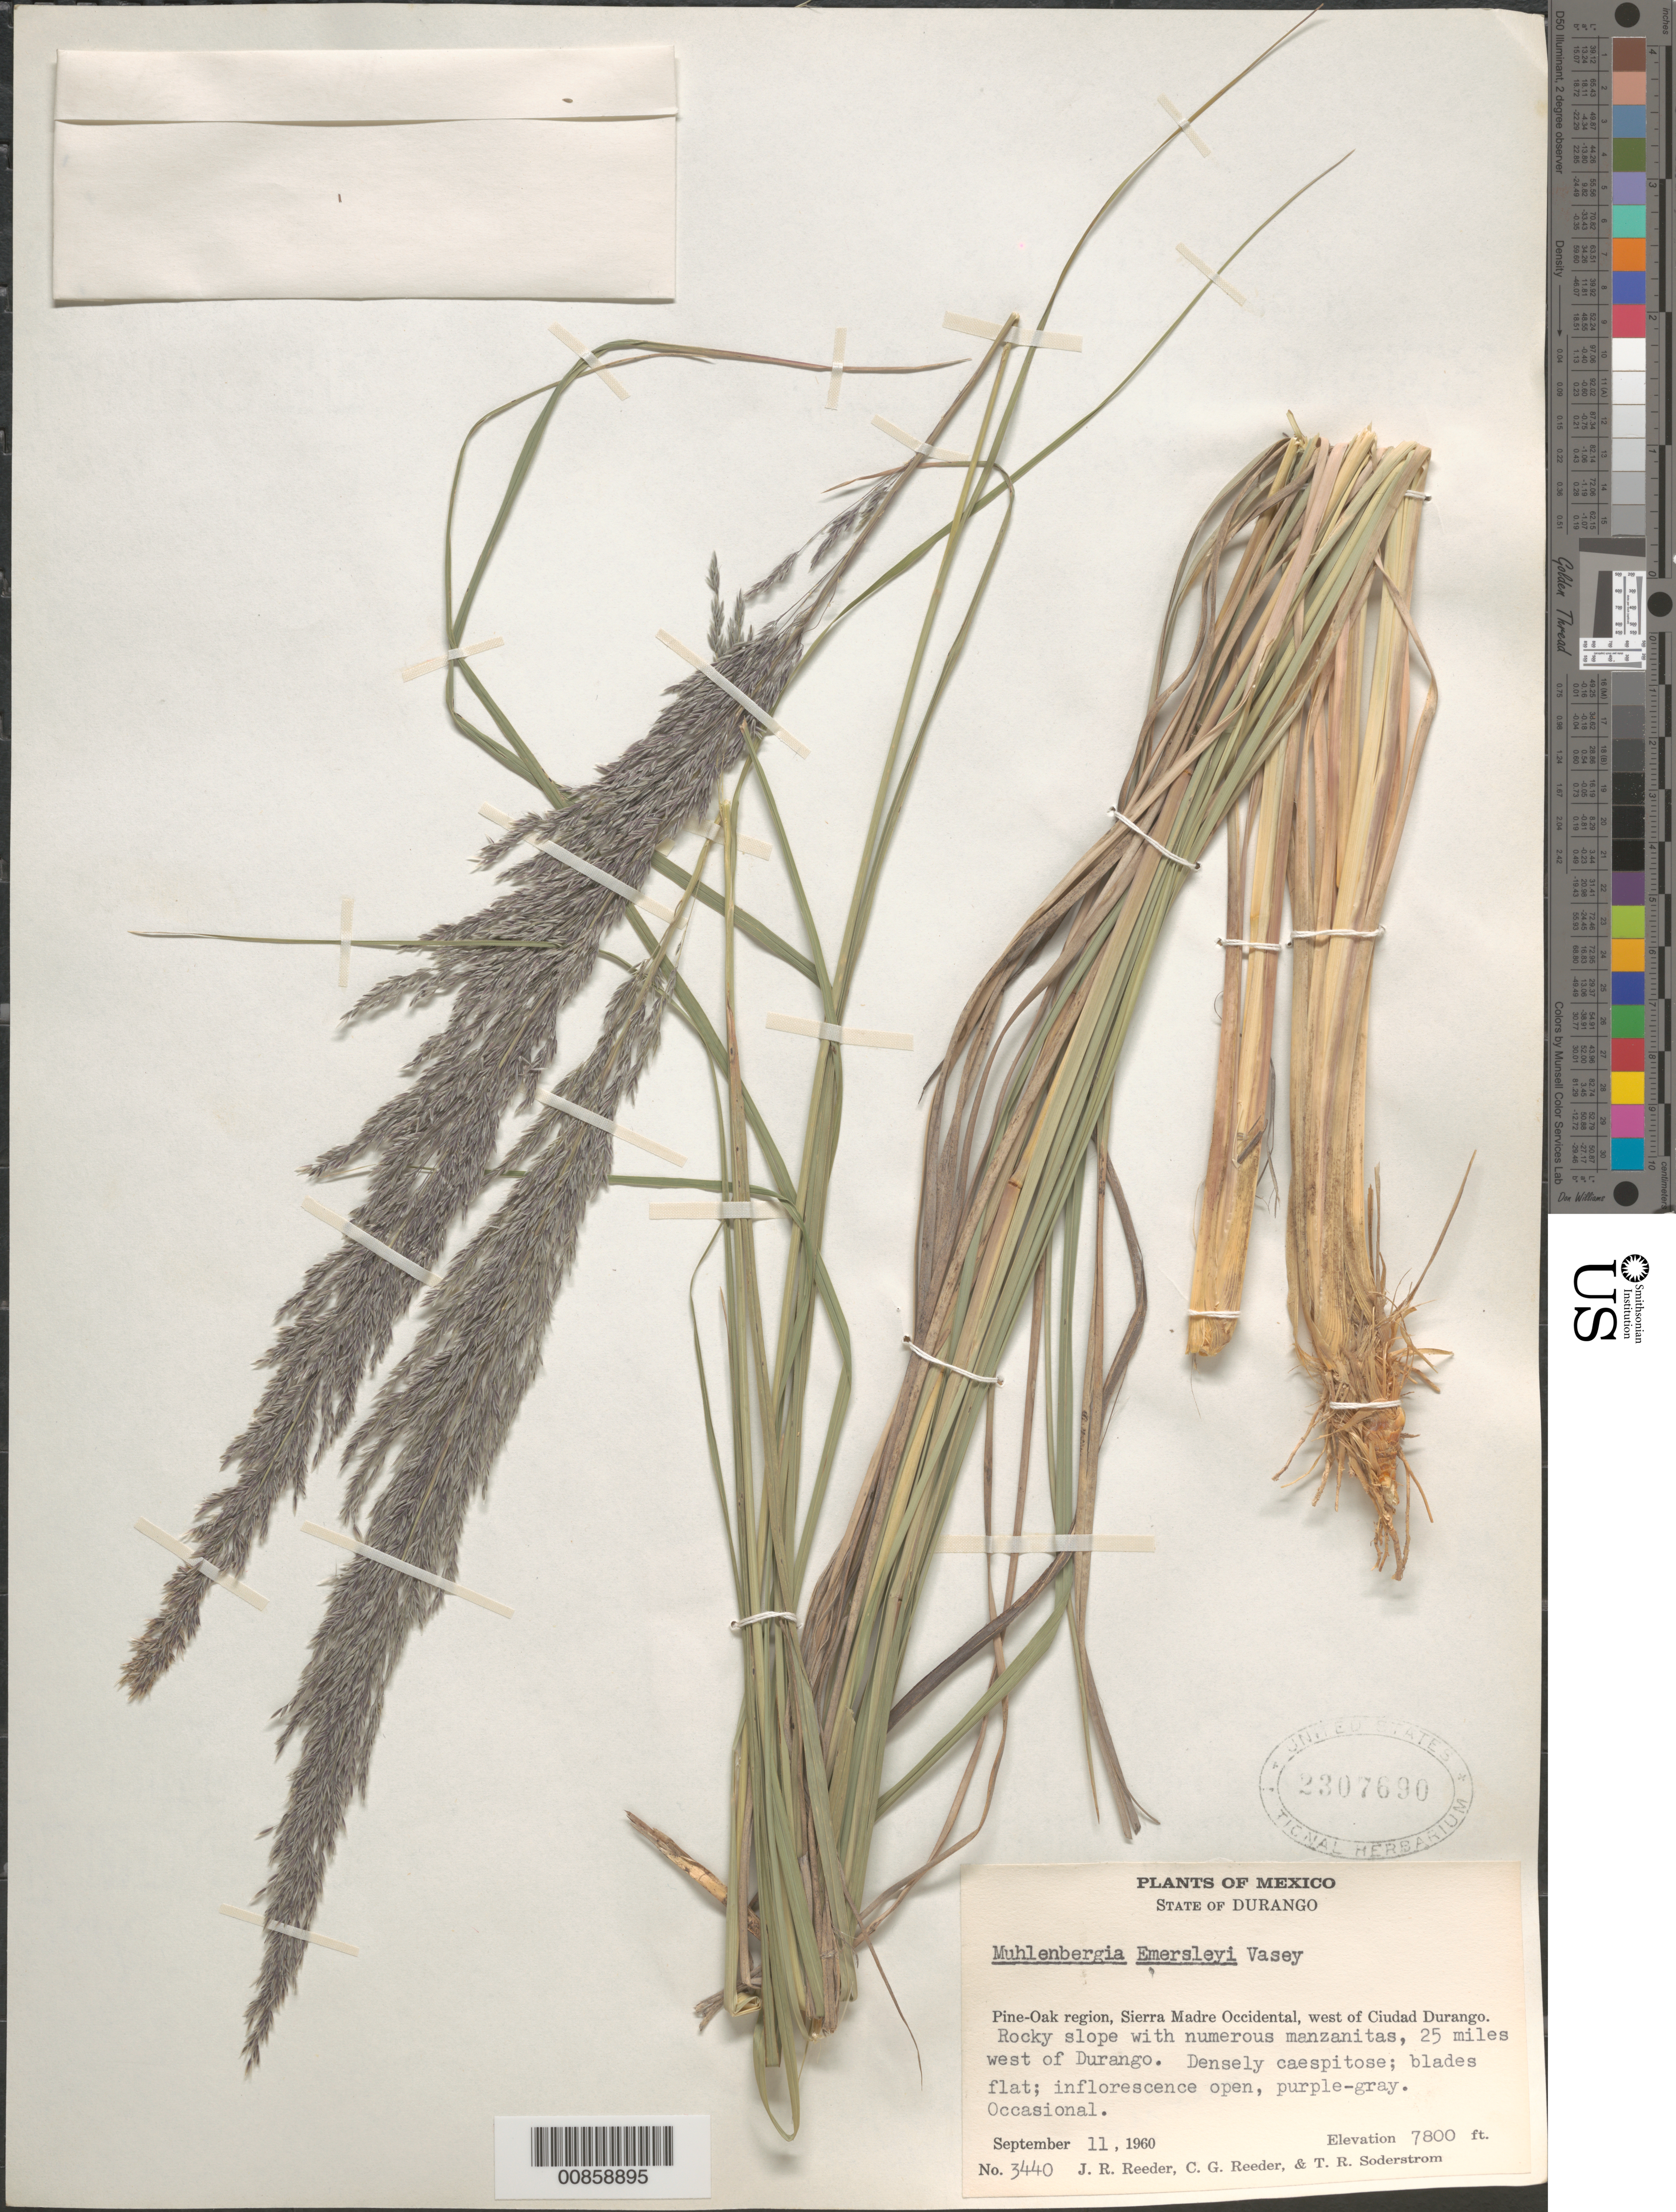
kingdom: Plantae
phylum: Tracheophyta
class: Liliopsida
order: Poales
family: Poaceae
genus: Muhlenbergia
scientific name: Muhlenbergia emersleyi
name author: Vasey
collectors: J. R. Reeder, C. G. Reeder & T. R. Soderstrom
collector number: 3440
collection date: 1960-09-11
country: Mexico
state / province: Durango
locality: Pine-Oak region, Sierra Madre Occidental, west of Ciudad Durango. Rocky slope with numerous manzanitas, 25 miles west of Durango.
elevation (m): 2377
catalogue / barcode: US 2307690